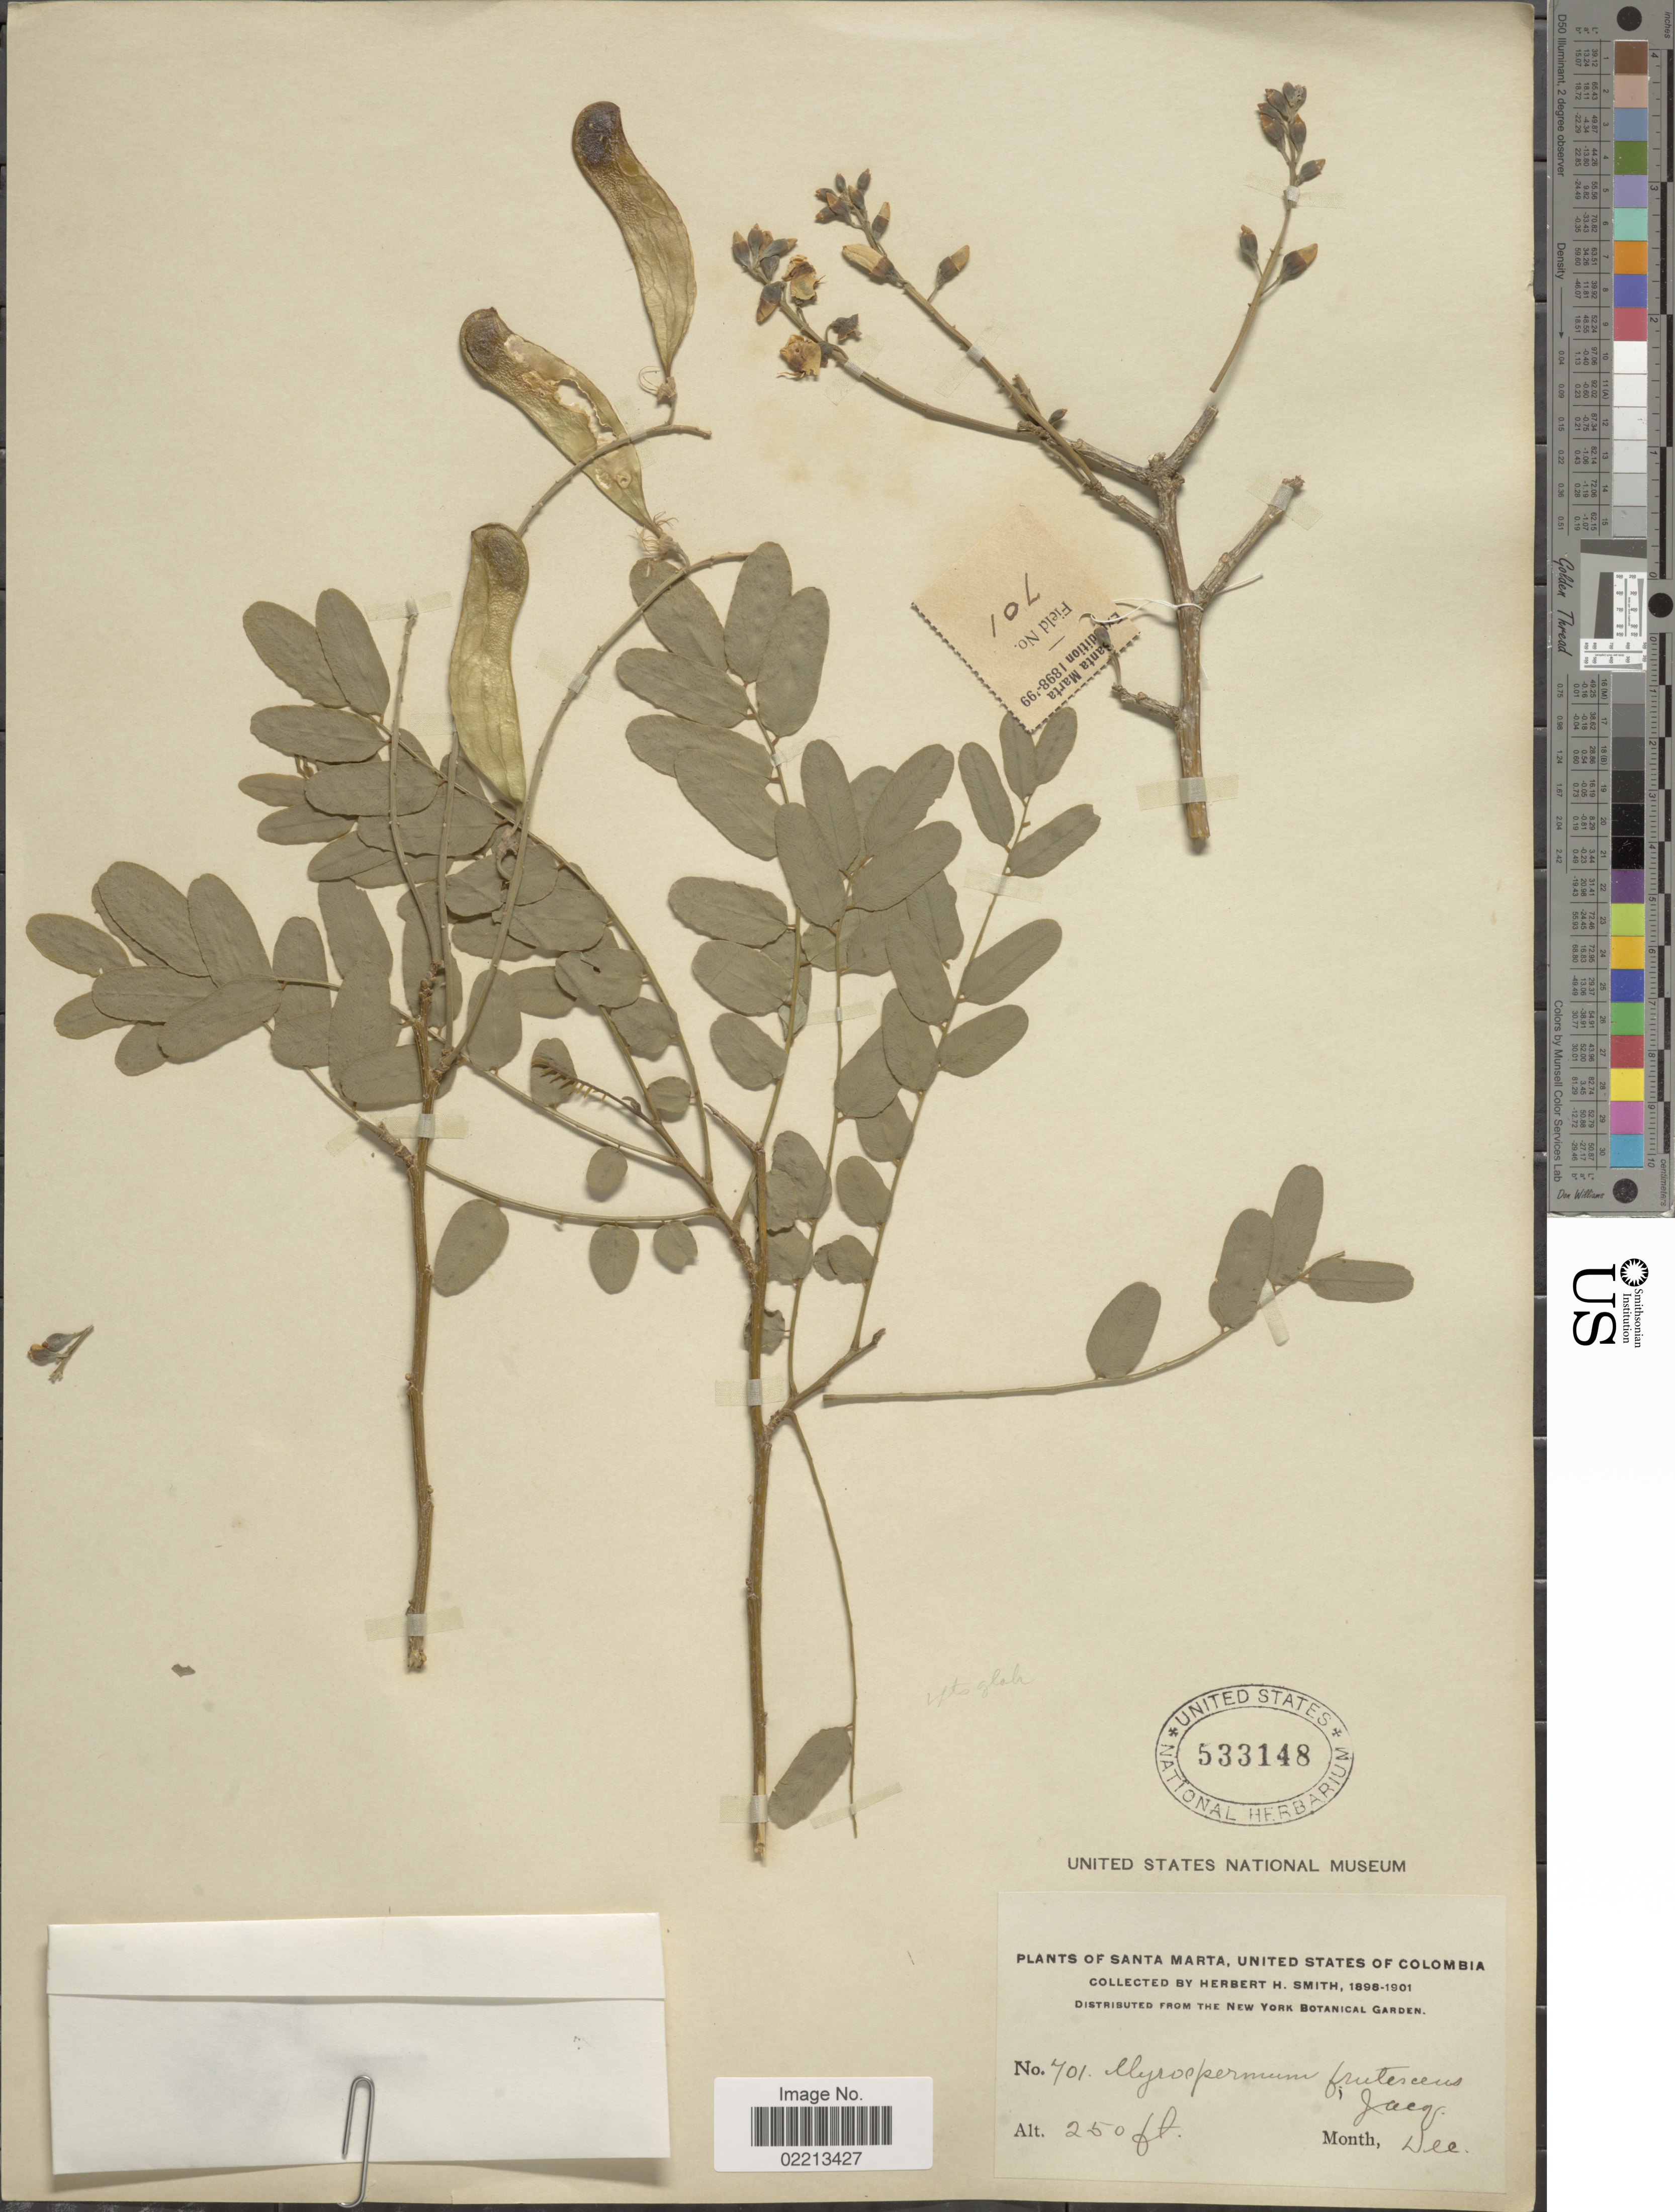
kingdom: Plantae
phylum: Tracheophyta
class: Magnoliopsida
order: Fabales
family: Fabaceae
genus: Myrospermum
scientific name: Myrospermum frutescens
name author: Jacq.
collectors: Herbert H. Smith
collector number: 701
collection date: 1898-12/1901-12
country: Colombia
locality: Santa Marta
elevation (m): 76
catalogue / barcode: US 533148